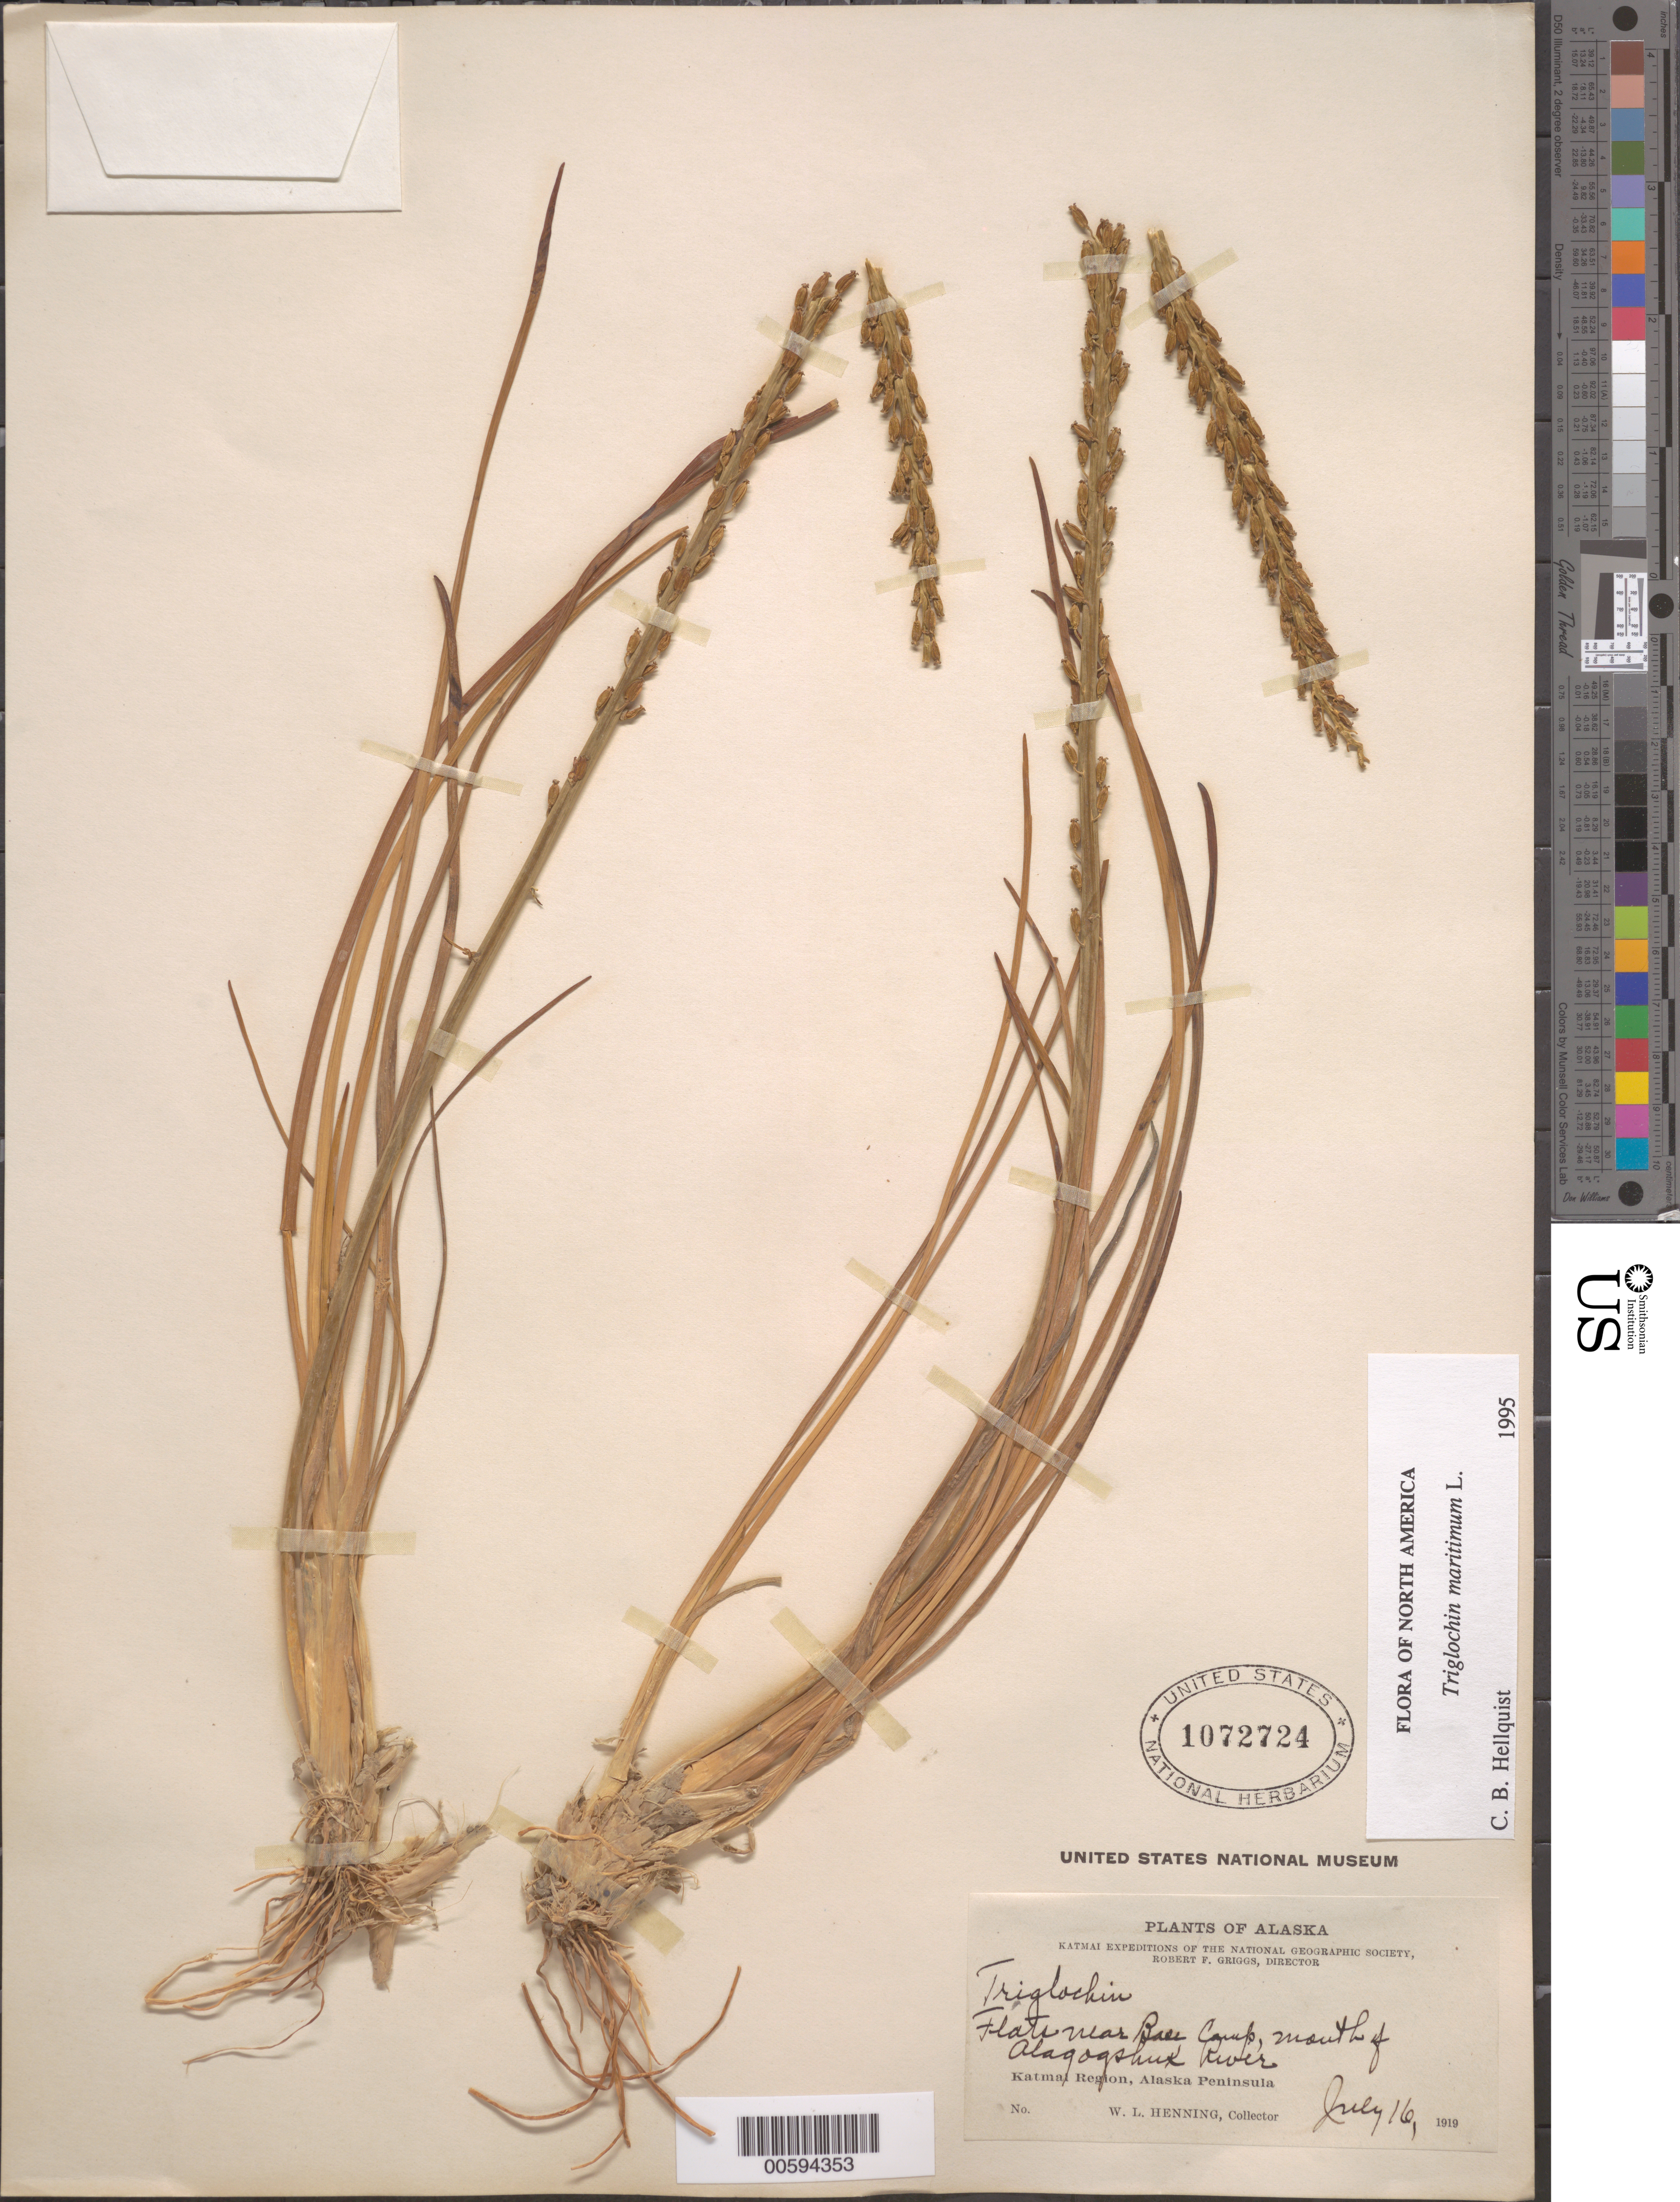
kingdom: Plantae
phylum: Tracheophyta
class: Liliopsida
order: Alismatales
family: Juncaginaceae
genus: Triglochin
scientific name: Triglochin maritima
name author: L.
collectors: W. Henning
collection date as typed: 16 Jul 1919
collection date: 1919-07-16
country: United States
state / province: Alaska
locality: Alagogshuk River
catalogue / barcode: US 1072724